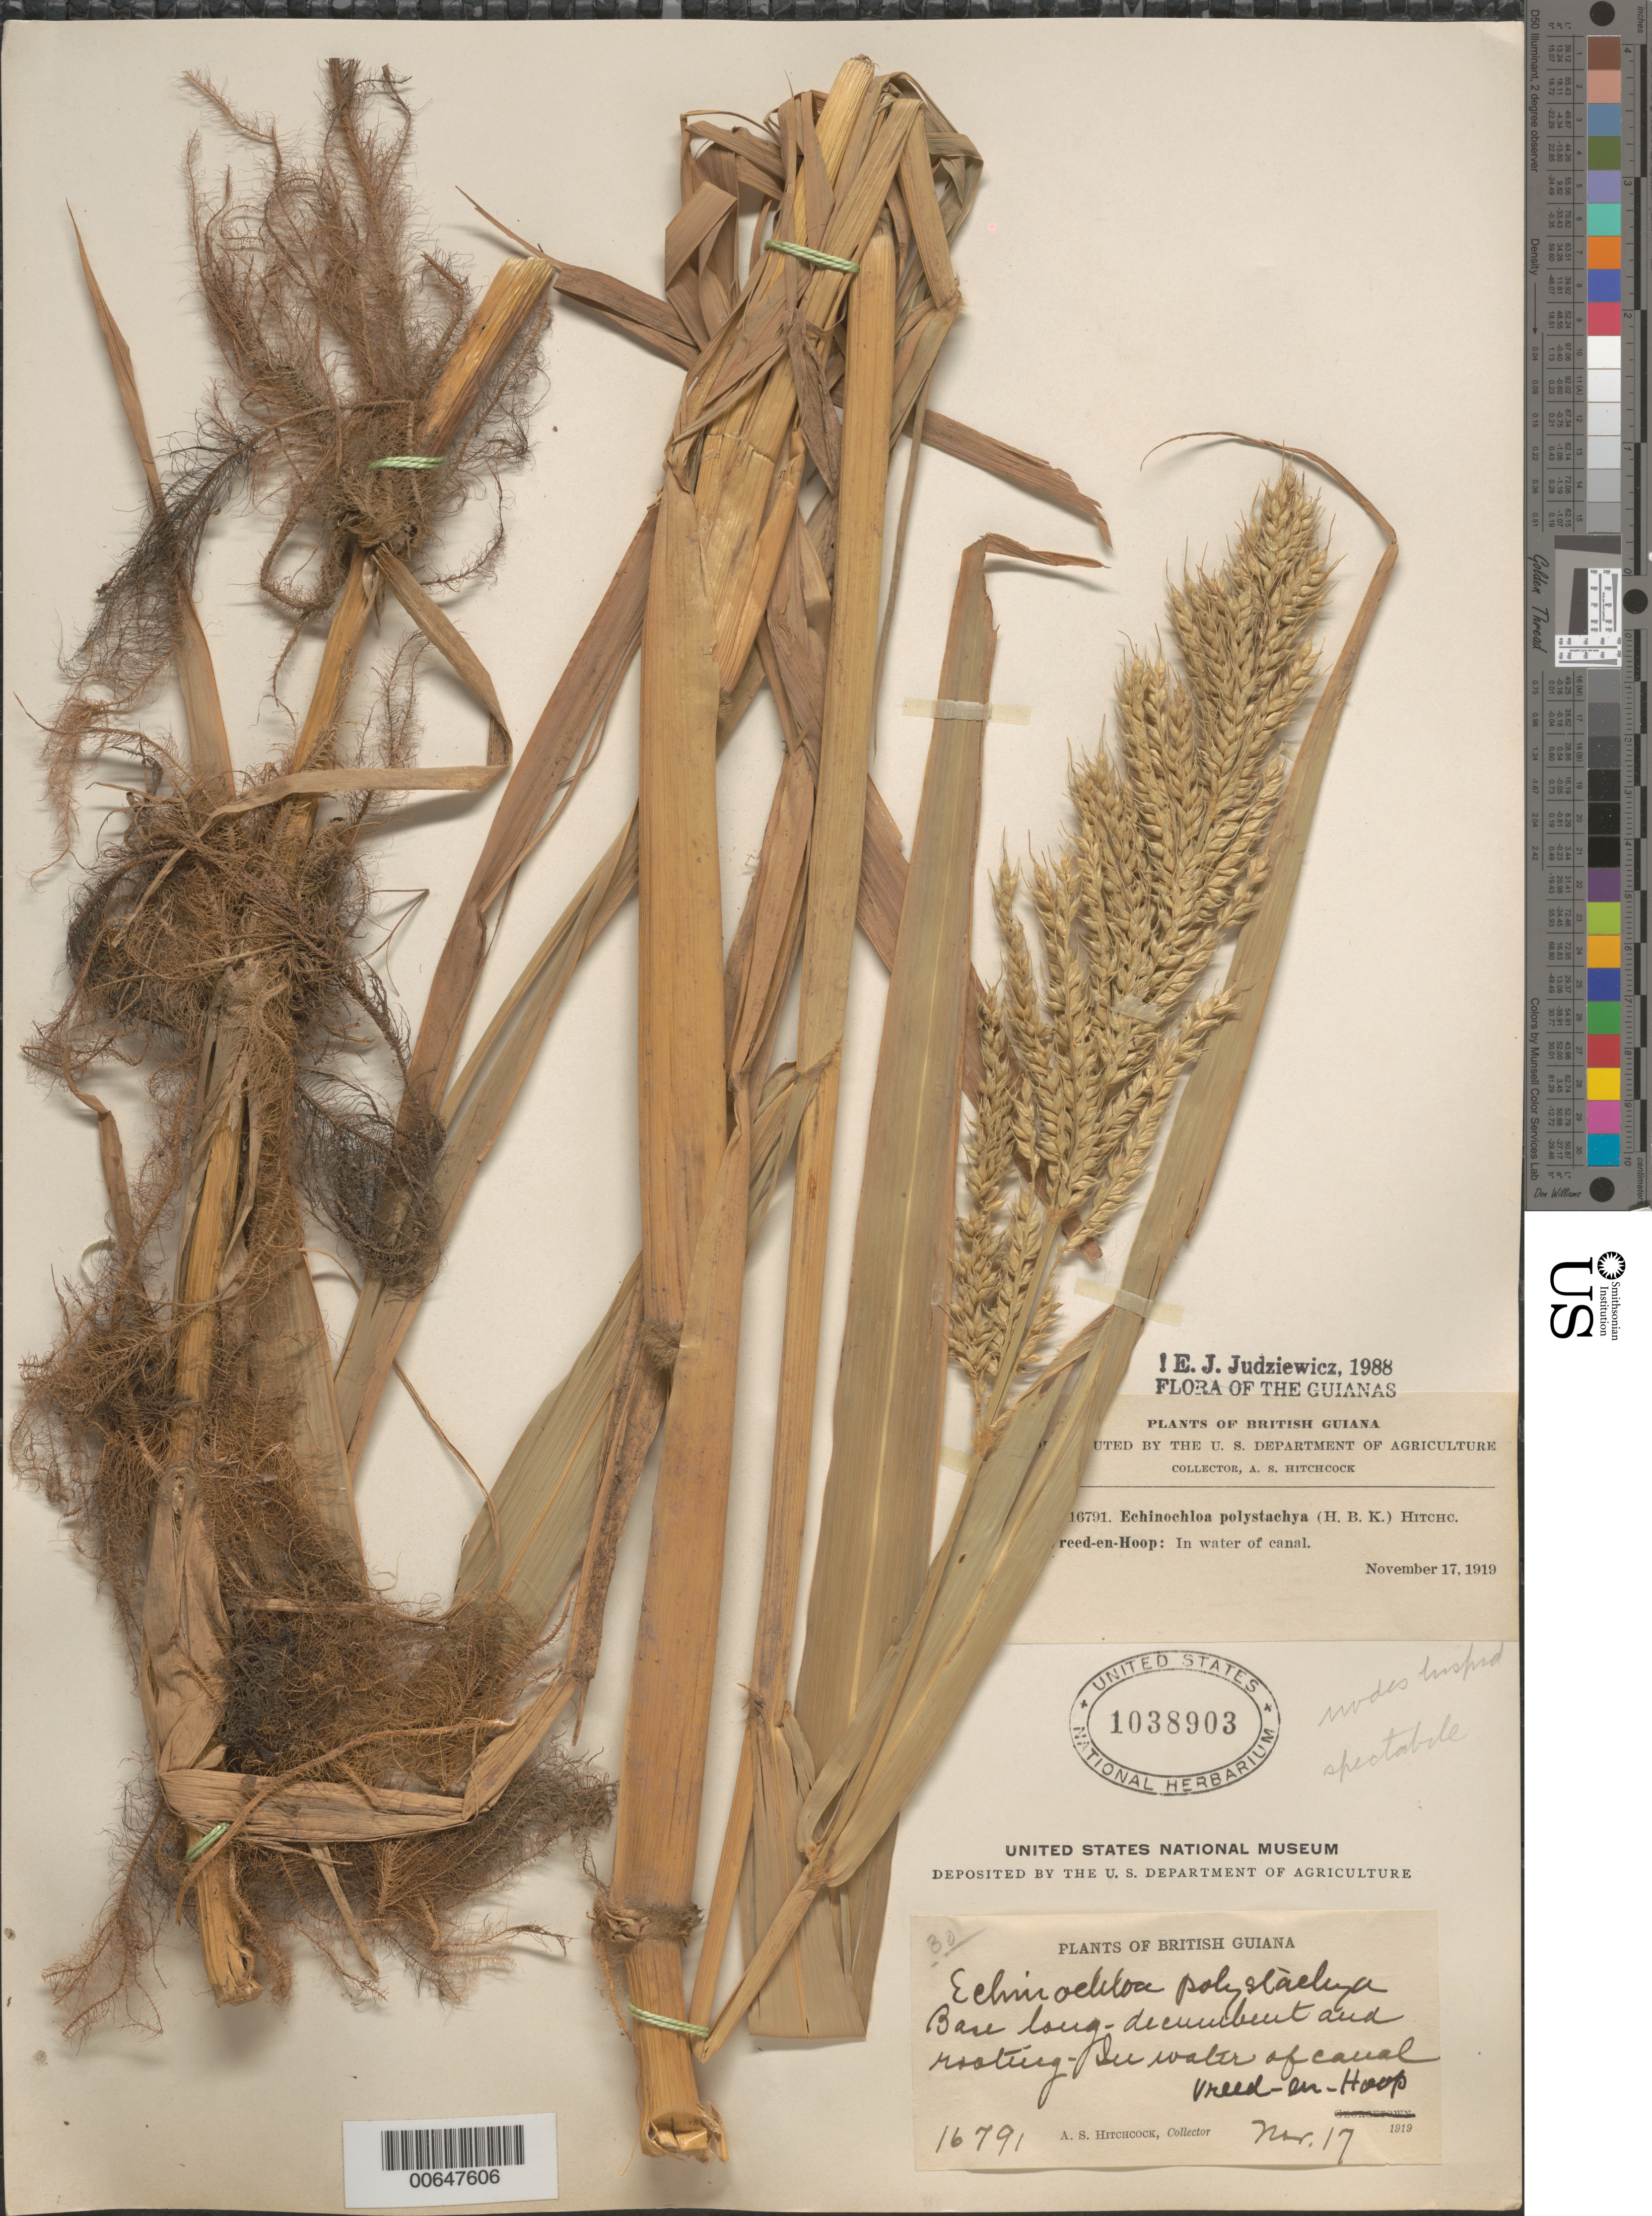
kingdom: Plantae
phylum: Tracheophyta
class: Liliopsida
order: Poales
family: Poaceae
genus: Echinochloa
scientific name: Echinochloa polystachya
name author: (Kunth) Hitchc.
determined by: Judziewicz, E. J.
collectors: A. S. Hitchcock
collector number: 16791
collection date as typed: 17-Nov-19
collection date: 1919-11-17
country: Guyana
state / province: Essequibo Isl-W. Demerara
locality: Vreed-en-Hoop, W bank of Demerara R., opposite Georgetown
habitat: In water of canal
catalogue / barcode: US 1038903